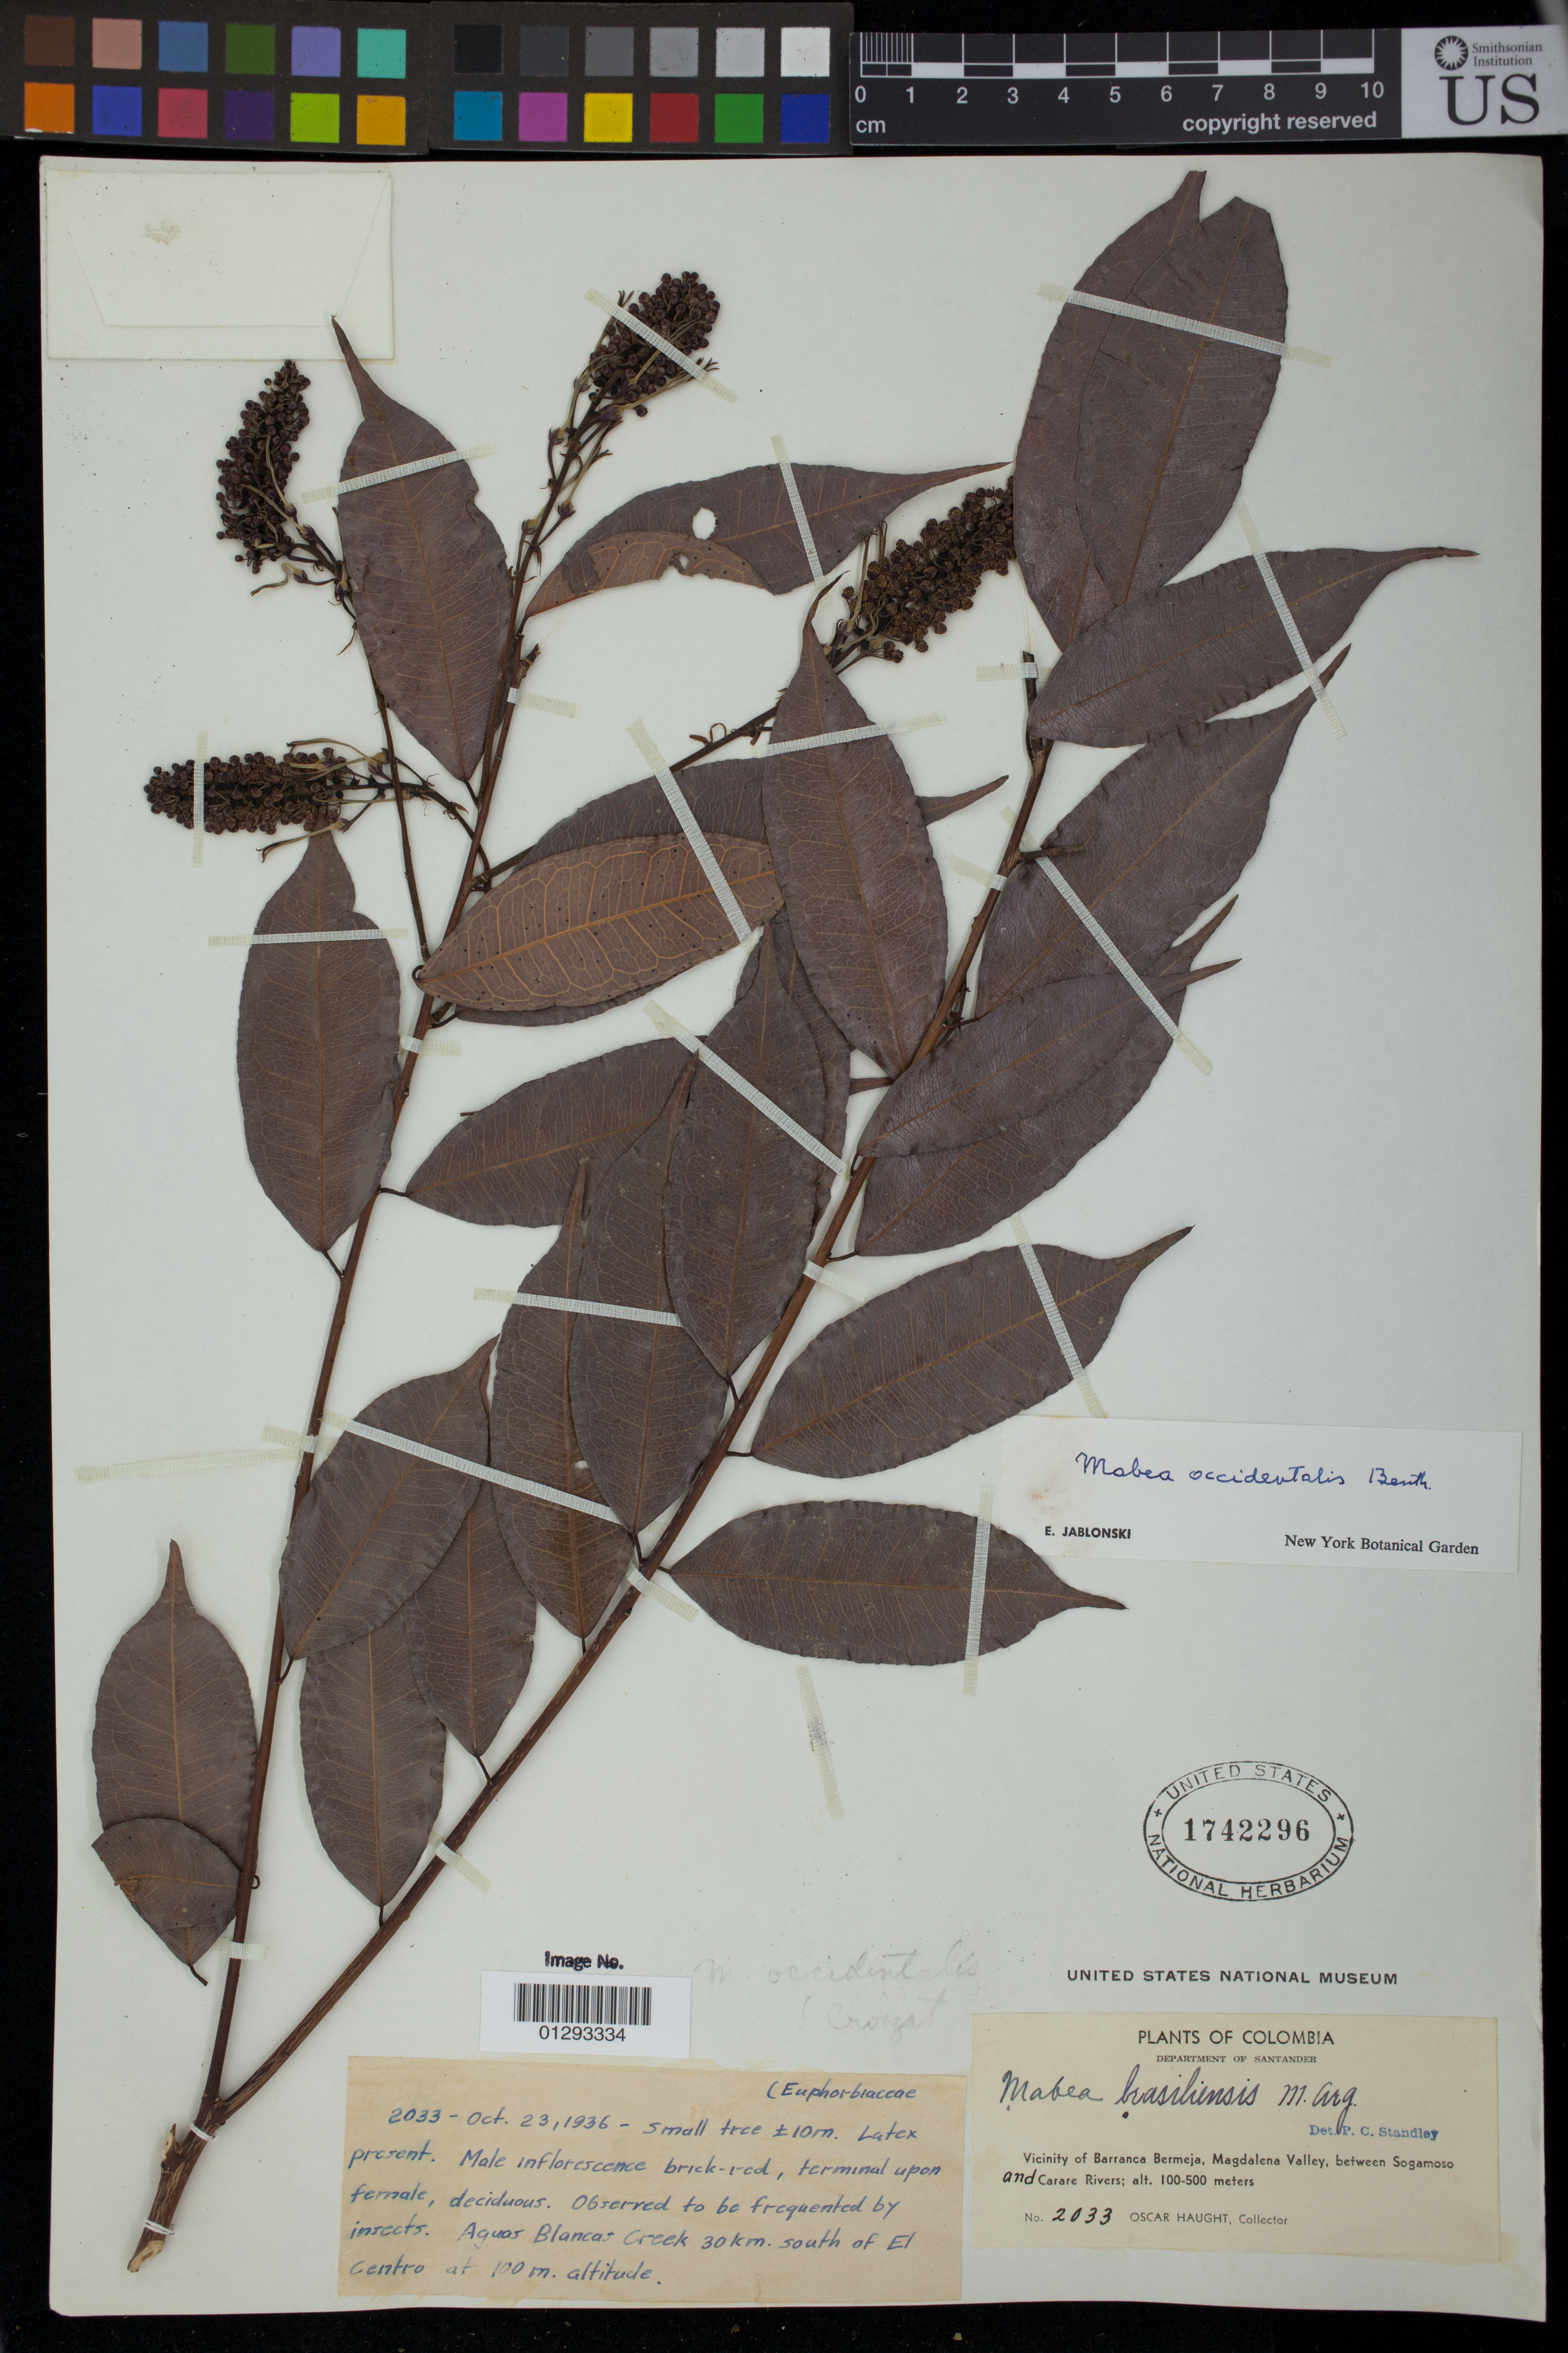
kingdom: Plantae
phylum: Tracheophyta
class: Magnoliopsida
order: Malpighiales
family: Euphorbiaceae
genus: Mabea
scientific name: Mabea occidentalis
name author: Benth.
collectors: O. Haught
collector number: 2033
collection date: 1936-10-23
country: Colombia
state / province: Santander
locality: Aguas Blancas Creek 30 km. south of El Centro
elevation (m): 100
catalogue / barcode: US 1742296